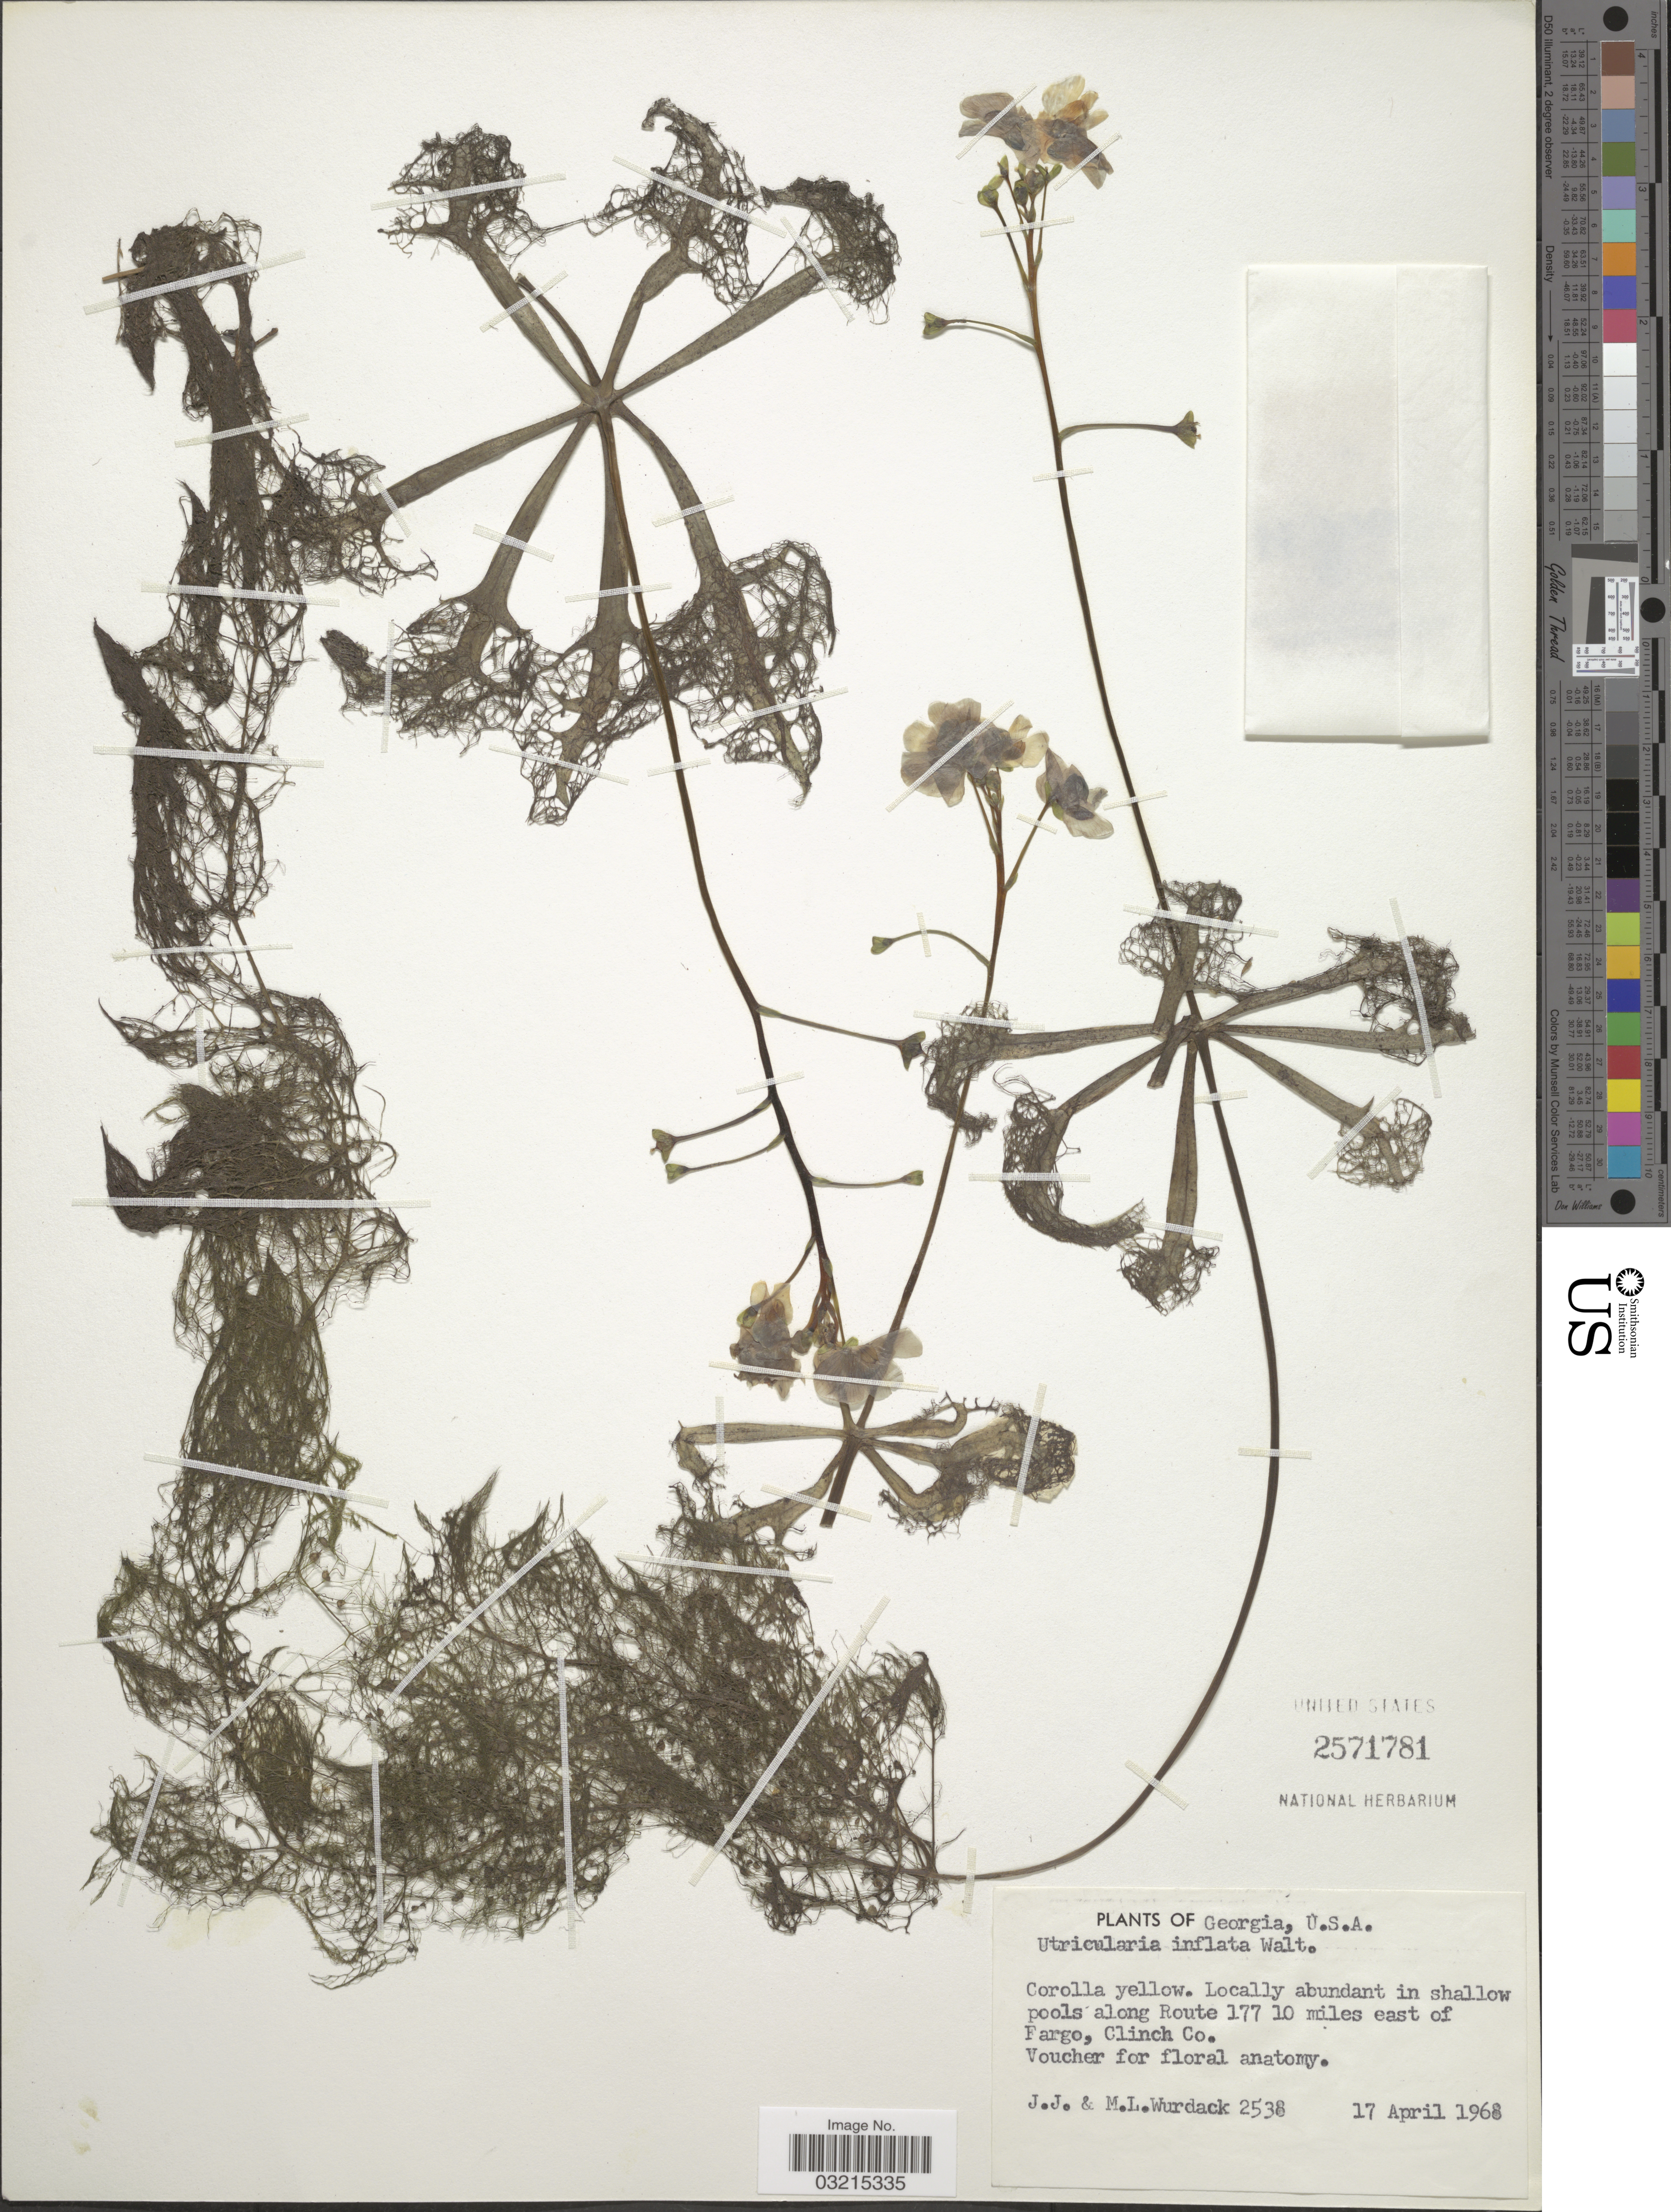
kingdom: Plantae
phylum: Tracheophyta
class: Magnoliopsida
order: Lamiales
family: Lentibulariaceae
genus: Utricularia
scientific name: Utricularia inflata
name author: Walter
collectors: J. J. Wurdack & M. L. Wurdack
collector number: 2538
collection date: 1968-04-17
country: United States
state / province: Georgia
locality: Along Route 177 10 miles east of Fargo, Clinch Co.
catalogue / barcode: US 2571781